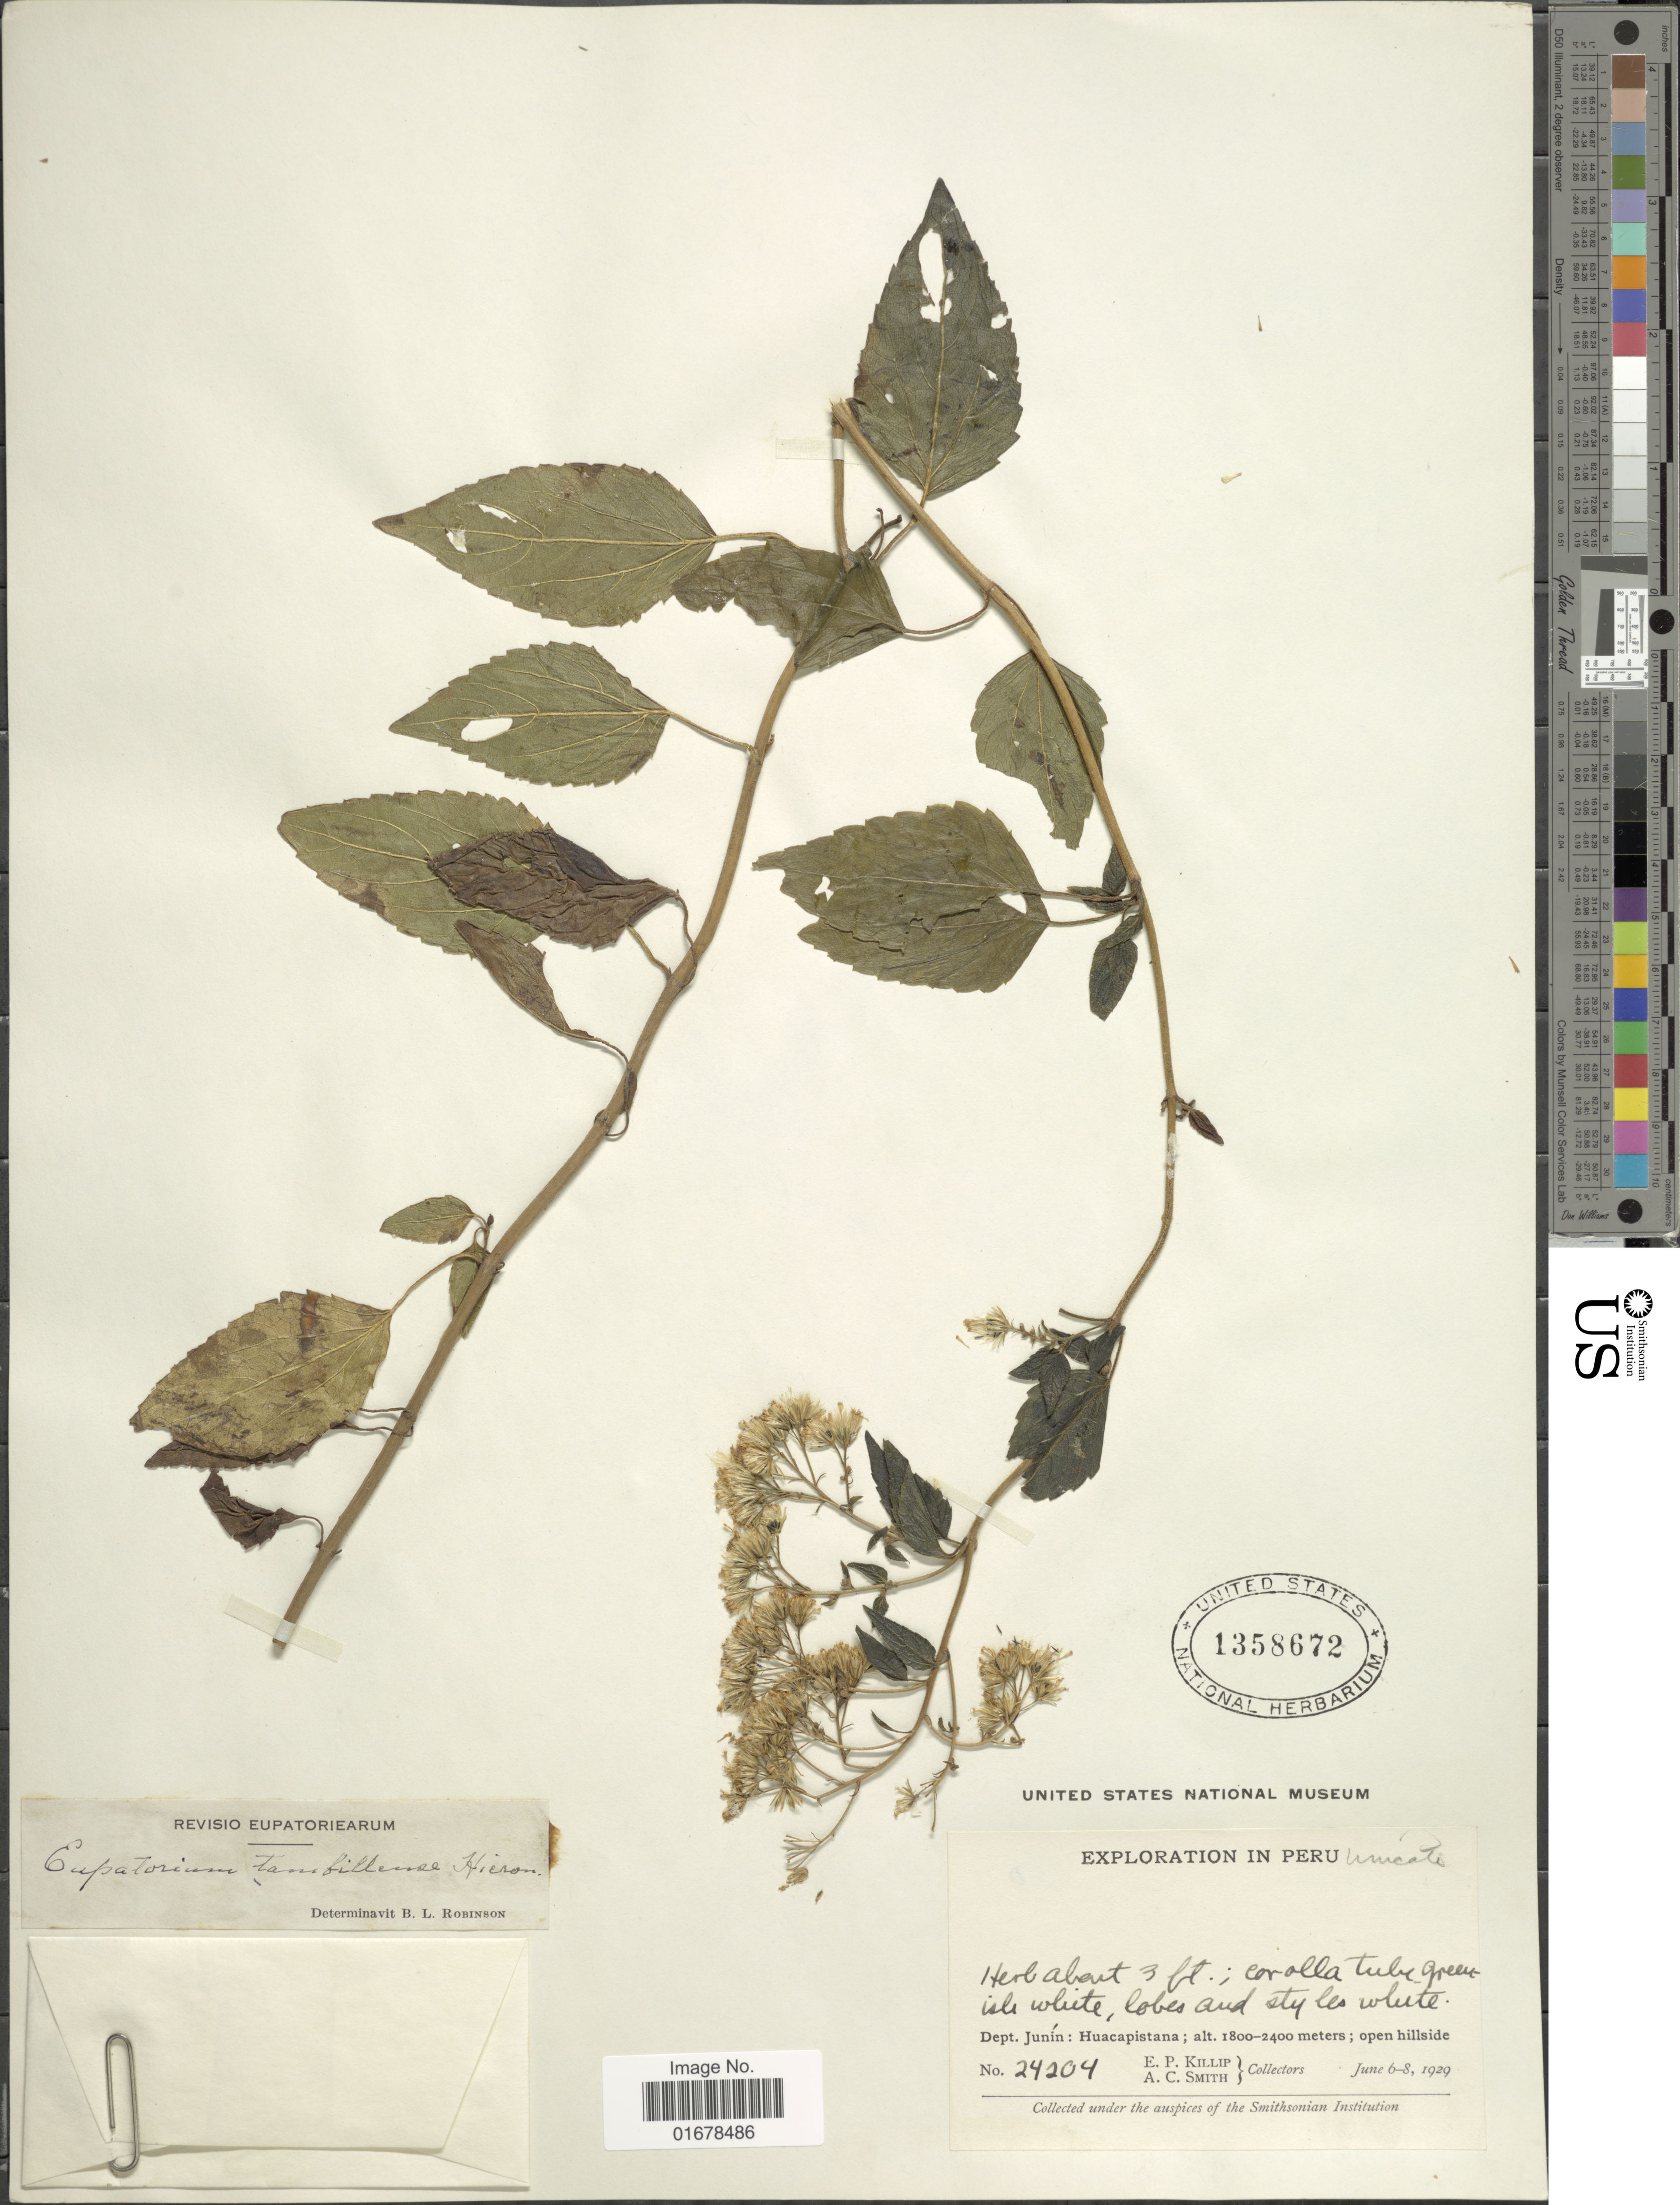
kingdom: Plantae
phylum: Tracheophyta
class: Magnoliopsida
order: Asterales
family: Asteraceae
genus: Ageratina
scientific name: Ageratina tambillensis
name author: (Hieron.) R.M. King & H. Rob.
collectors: E. P. Killip & A. C. Smith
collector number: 24204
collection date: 1929-06-06/1929-06-08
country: Peru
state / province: Junín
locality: Dept. Junin: Huacapistana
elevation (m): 1800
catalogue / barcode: US 1358672